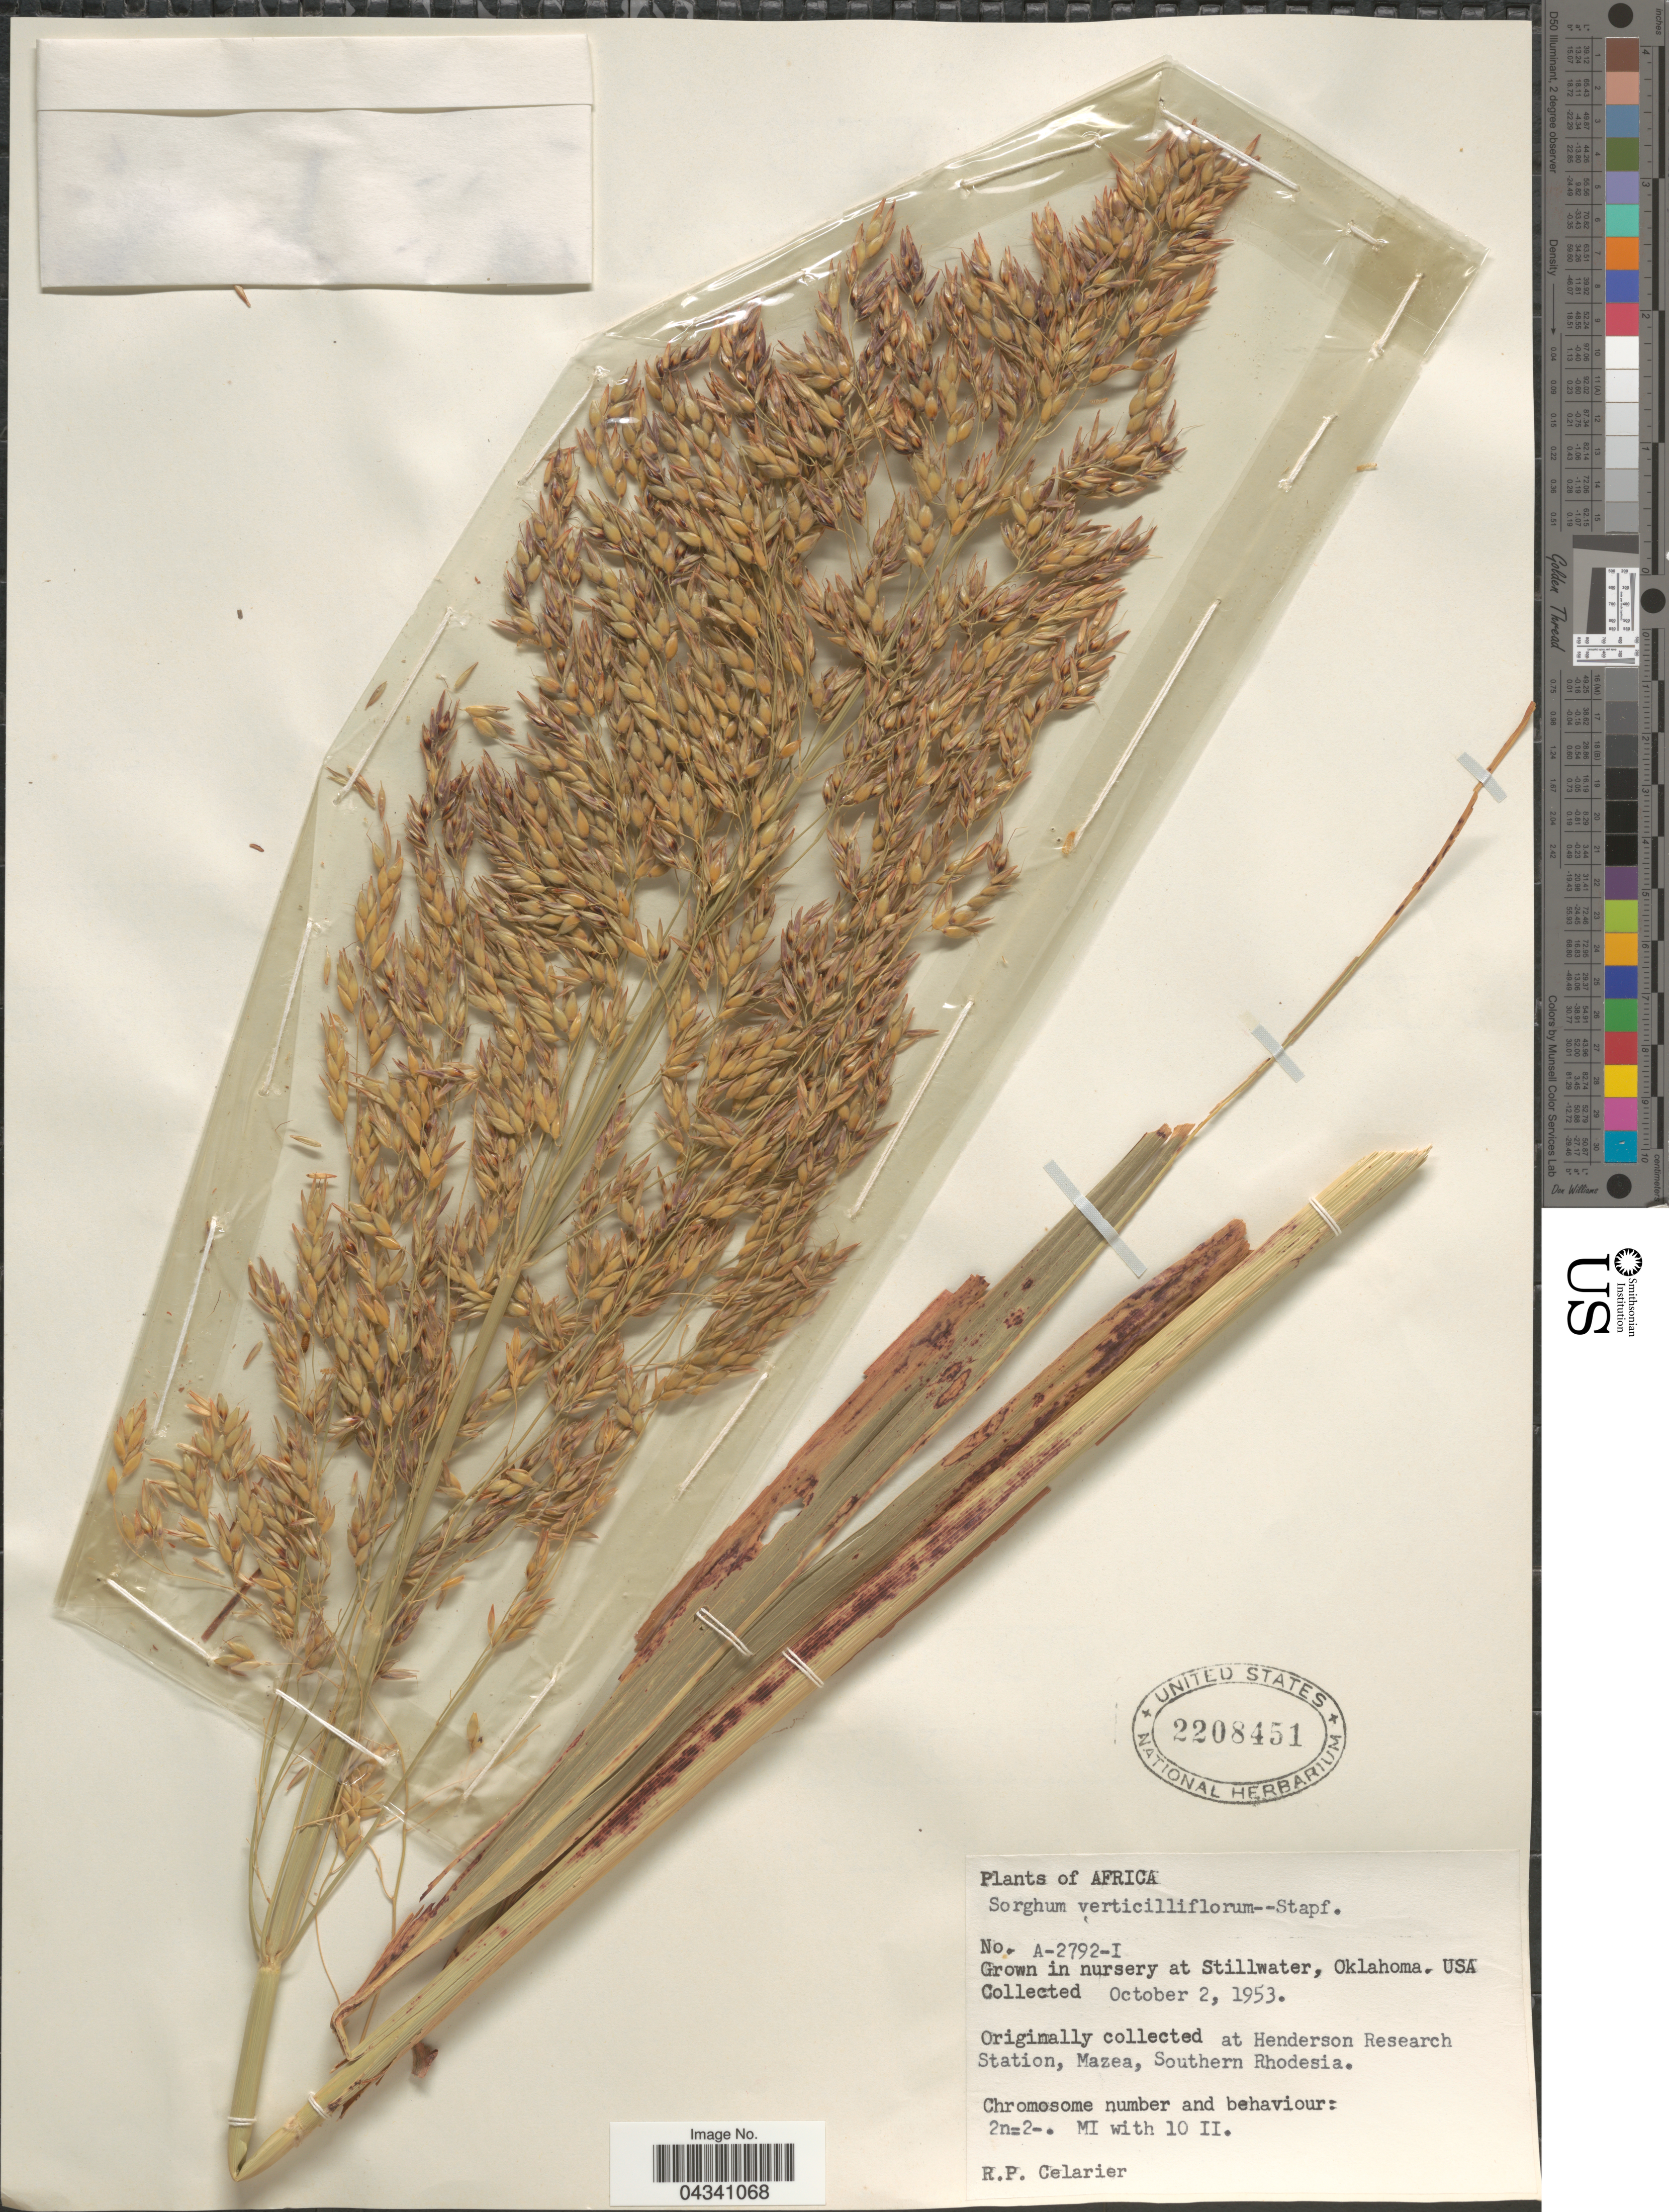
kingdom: Plantae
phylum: Tracheophyta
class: Liliopsida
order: Poales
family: Poaceae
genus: Sorghum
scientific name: Sorghum arundinaceum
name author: (Desv.) Stapf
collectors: R. Celarier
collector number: A-2792-I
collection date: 1953-10-02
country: United States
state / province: Oklahoma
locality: In nursery at Stillwater.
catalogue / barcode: US 2208451